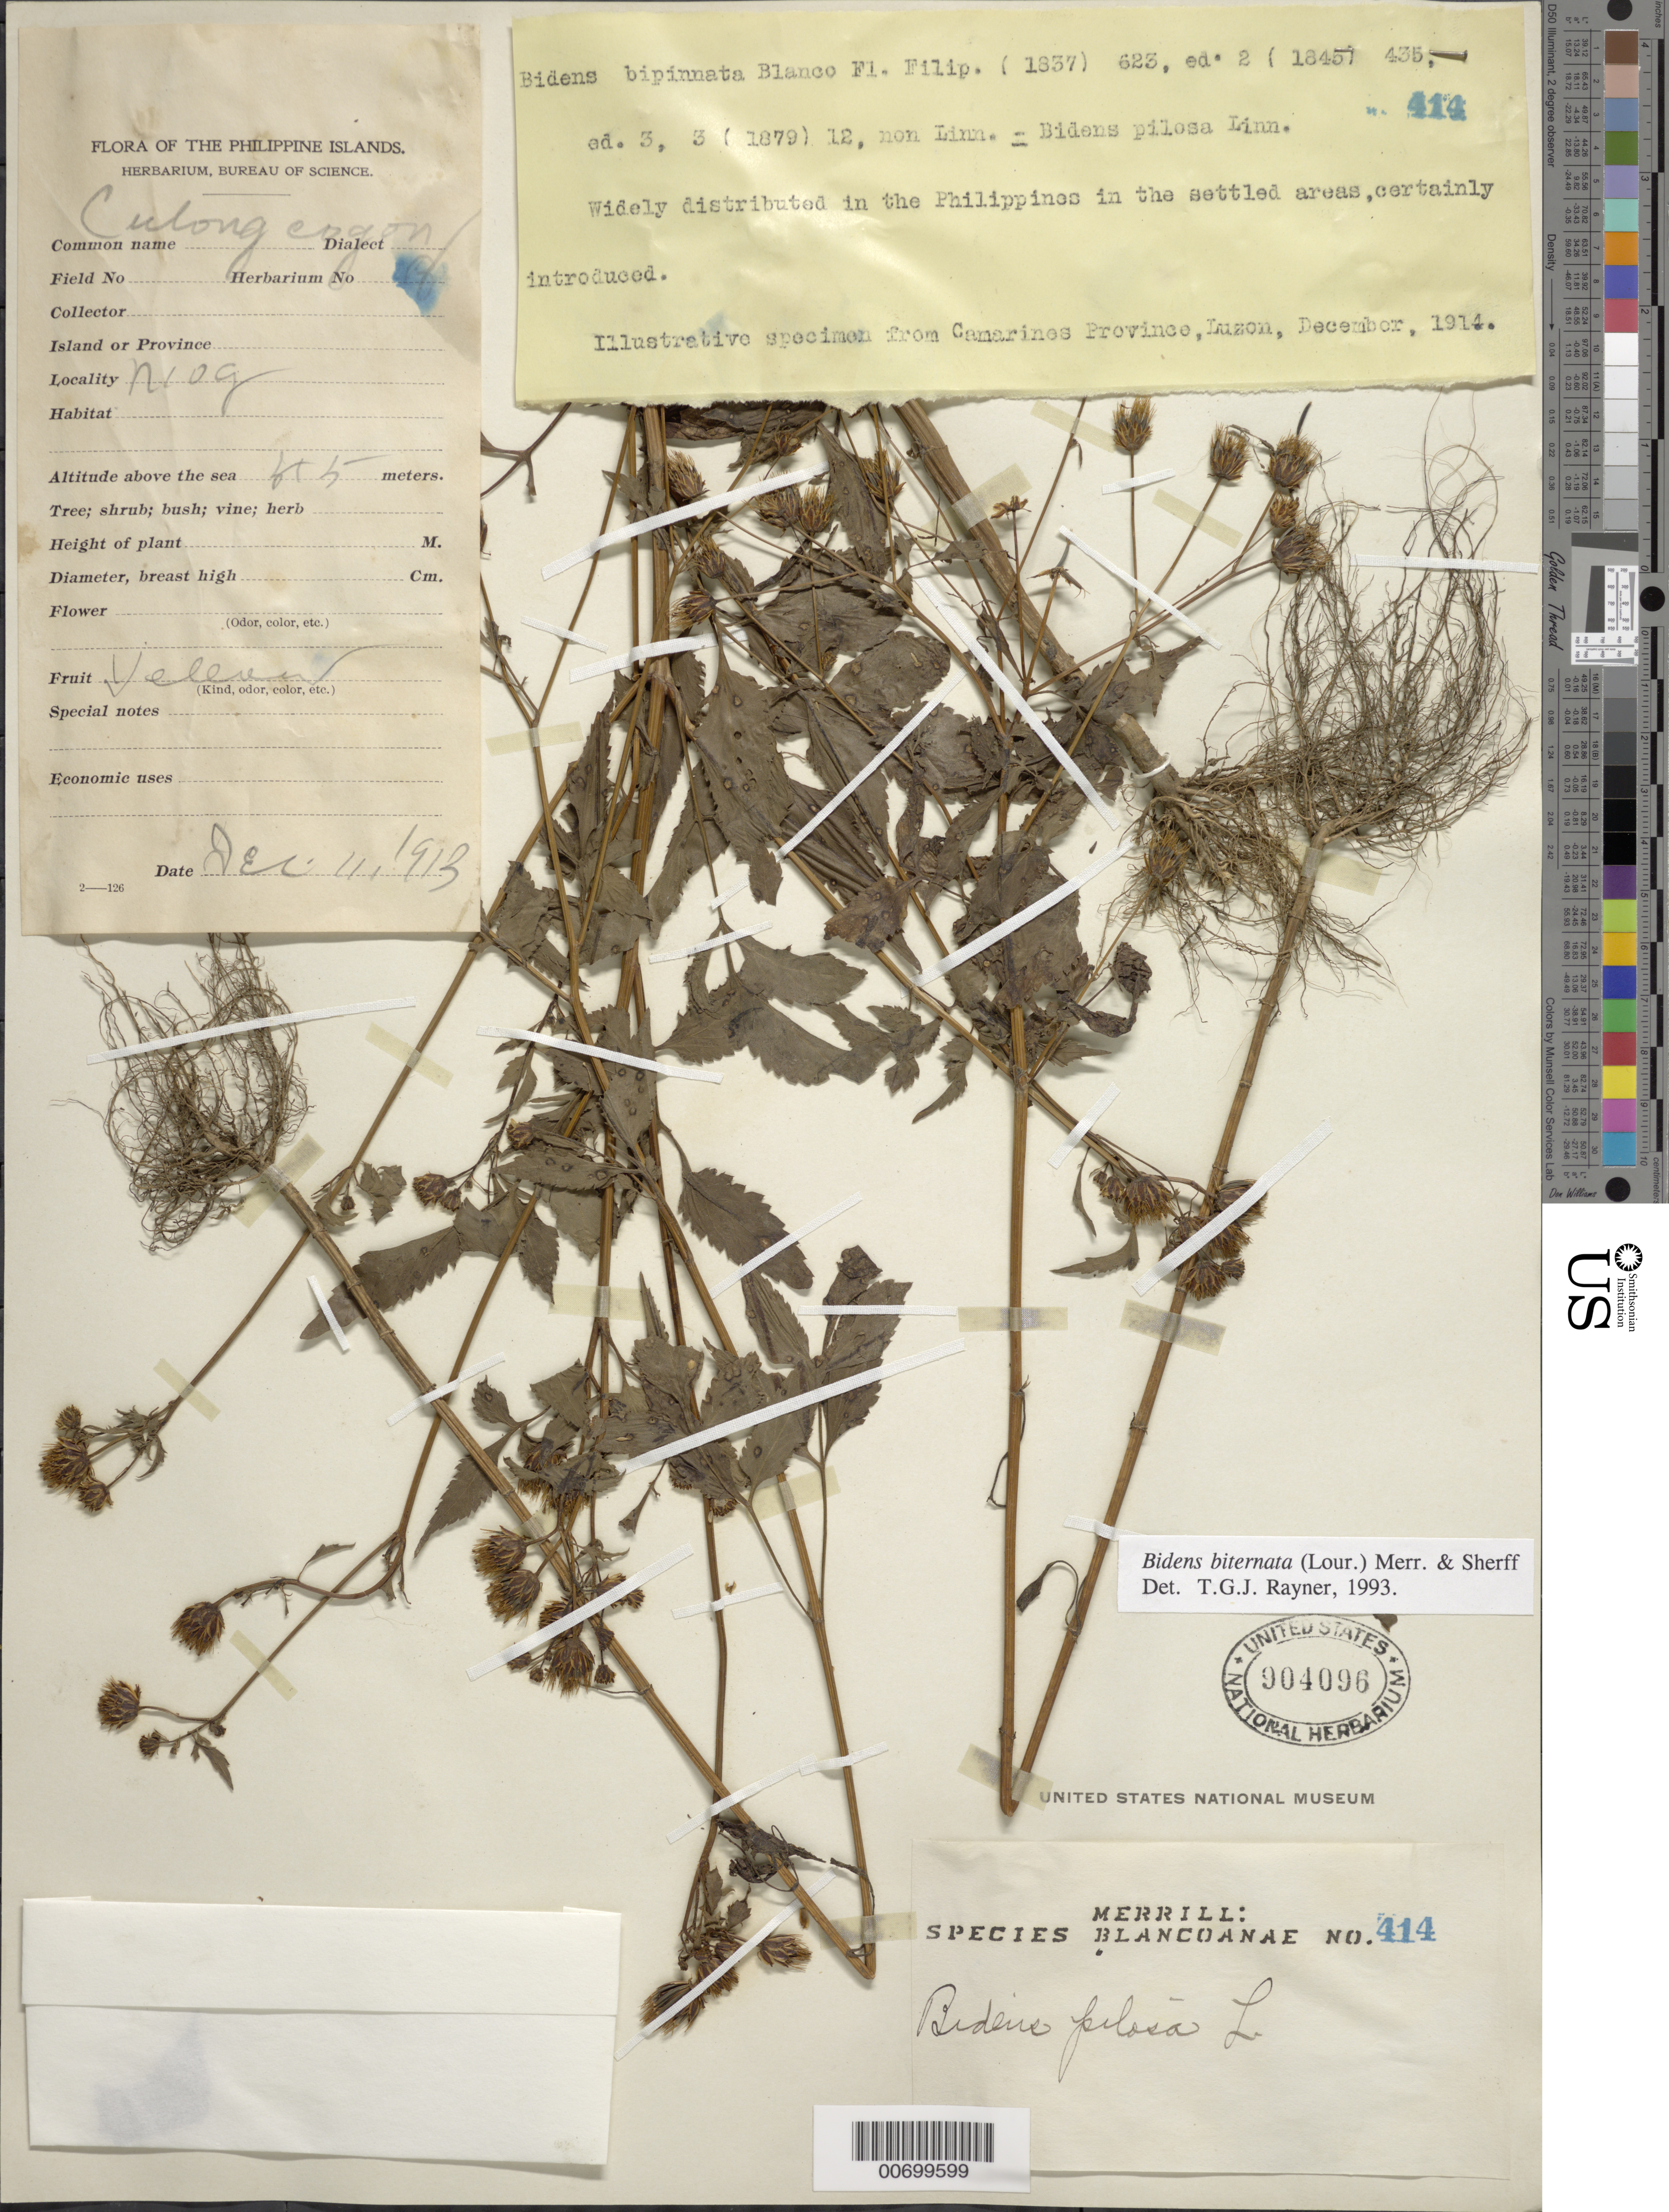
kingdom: Plantae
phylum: Tracheophyta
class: Magnoliopsida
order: Asterales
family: Asteraceae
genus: Bidens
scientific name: Bidens biternata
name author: (Lour.) Merr. & Sherff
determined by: Rayner, T. G. J.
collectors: M. Ramos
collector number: Sp. Blancoan. 0414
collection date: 1914-12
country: Philippines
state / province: Bicol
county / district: Camarines Norte / Camarines Sur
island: Luzon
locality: Niog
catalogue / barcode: US 904096